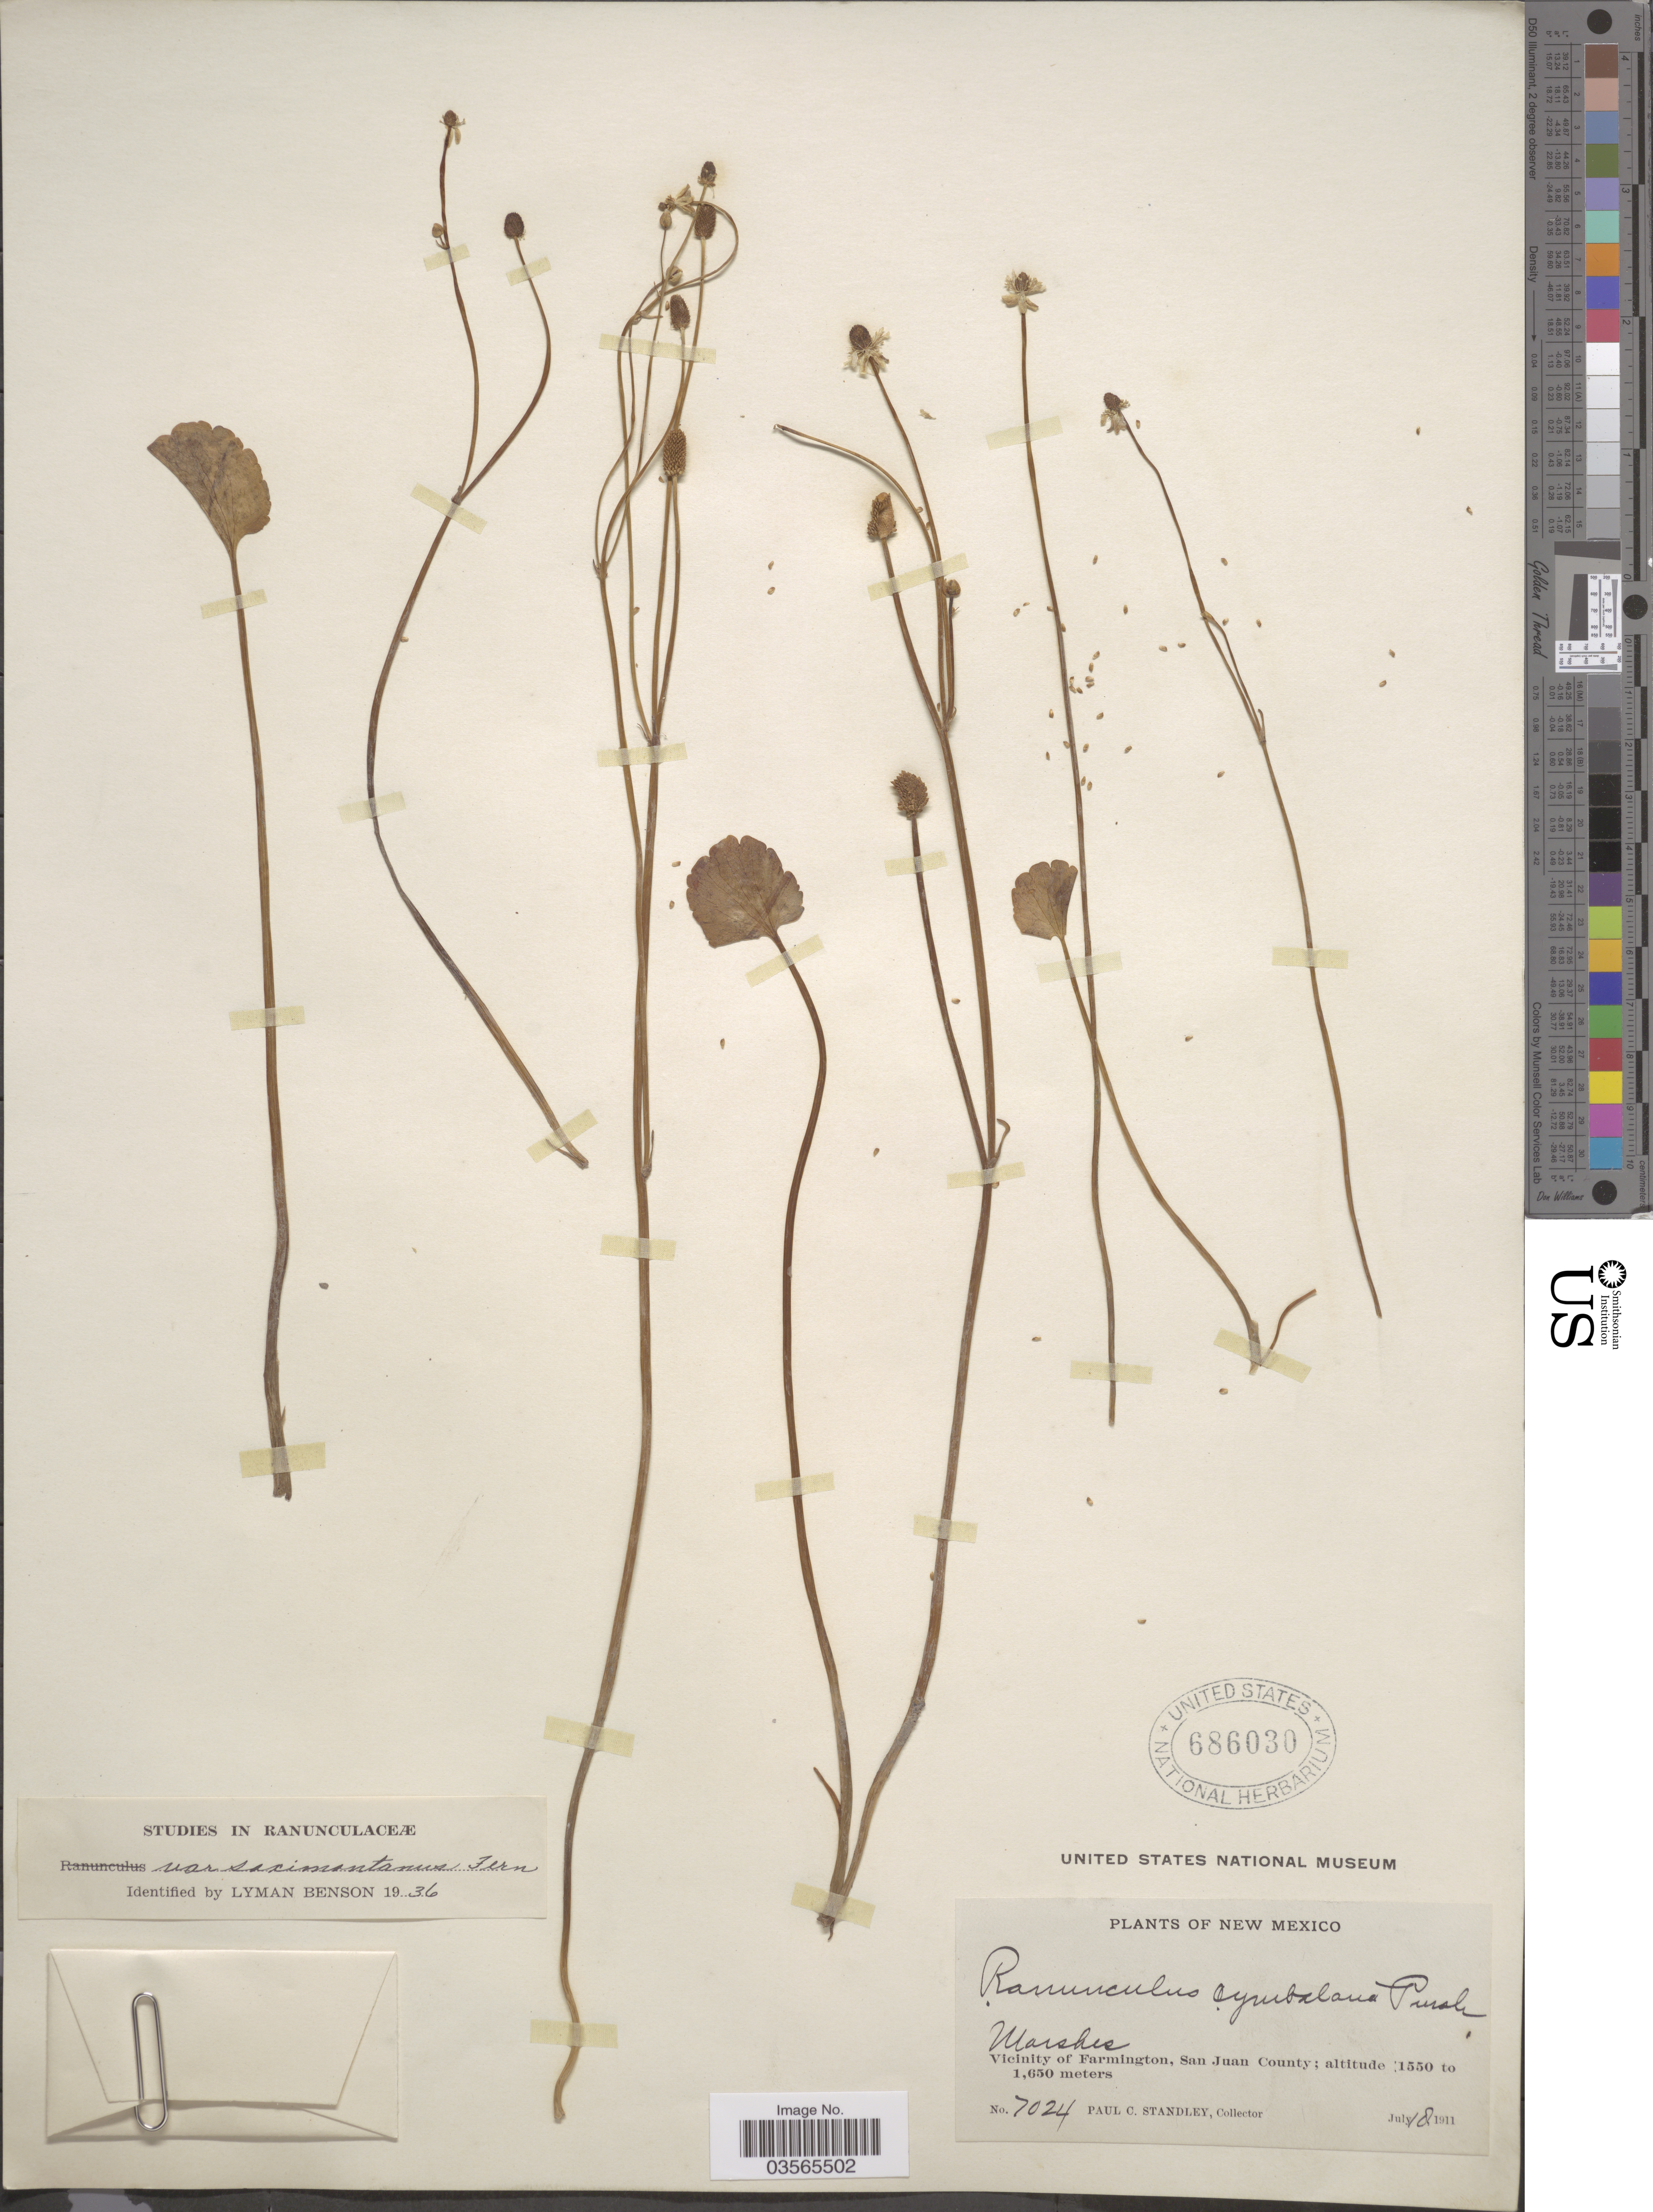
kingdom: Plantae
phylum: Tracheophyta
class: Magnoliopsida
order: Ranunculales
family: Ranunculaceae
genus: Halerpestes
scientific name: Halerpestes cymbalaria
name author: (Pursh) Greene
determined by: Strong, M. T., (US), Smithsonian Institution - National Museum of Natural History (UNITED STATES)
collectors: P. C. Standley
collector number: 7024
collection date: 1911-07-18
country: United States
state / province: New Mexico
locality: Vicinity of Farmington, San Juan County.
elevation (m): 1550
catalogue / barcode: US 686030